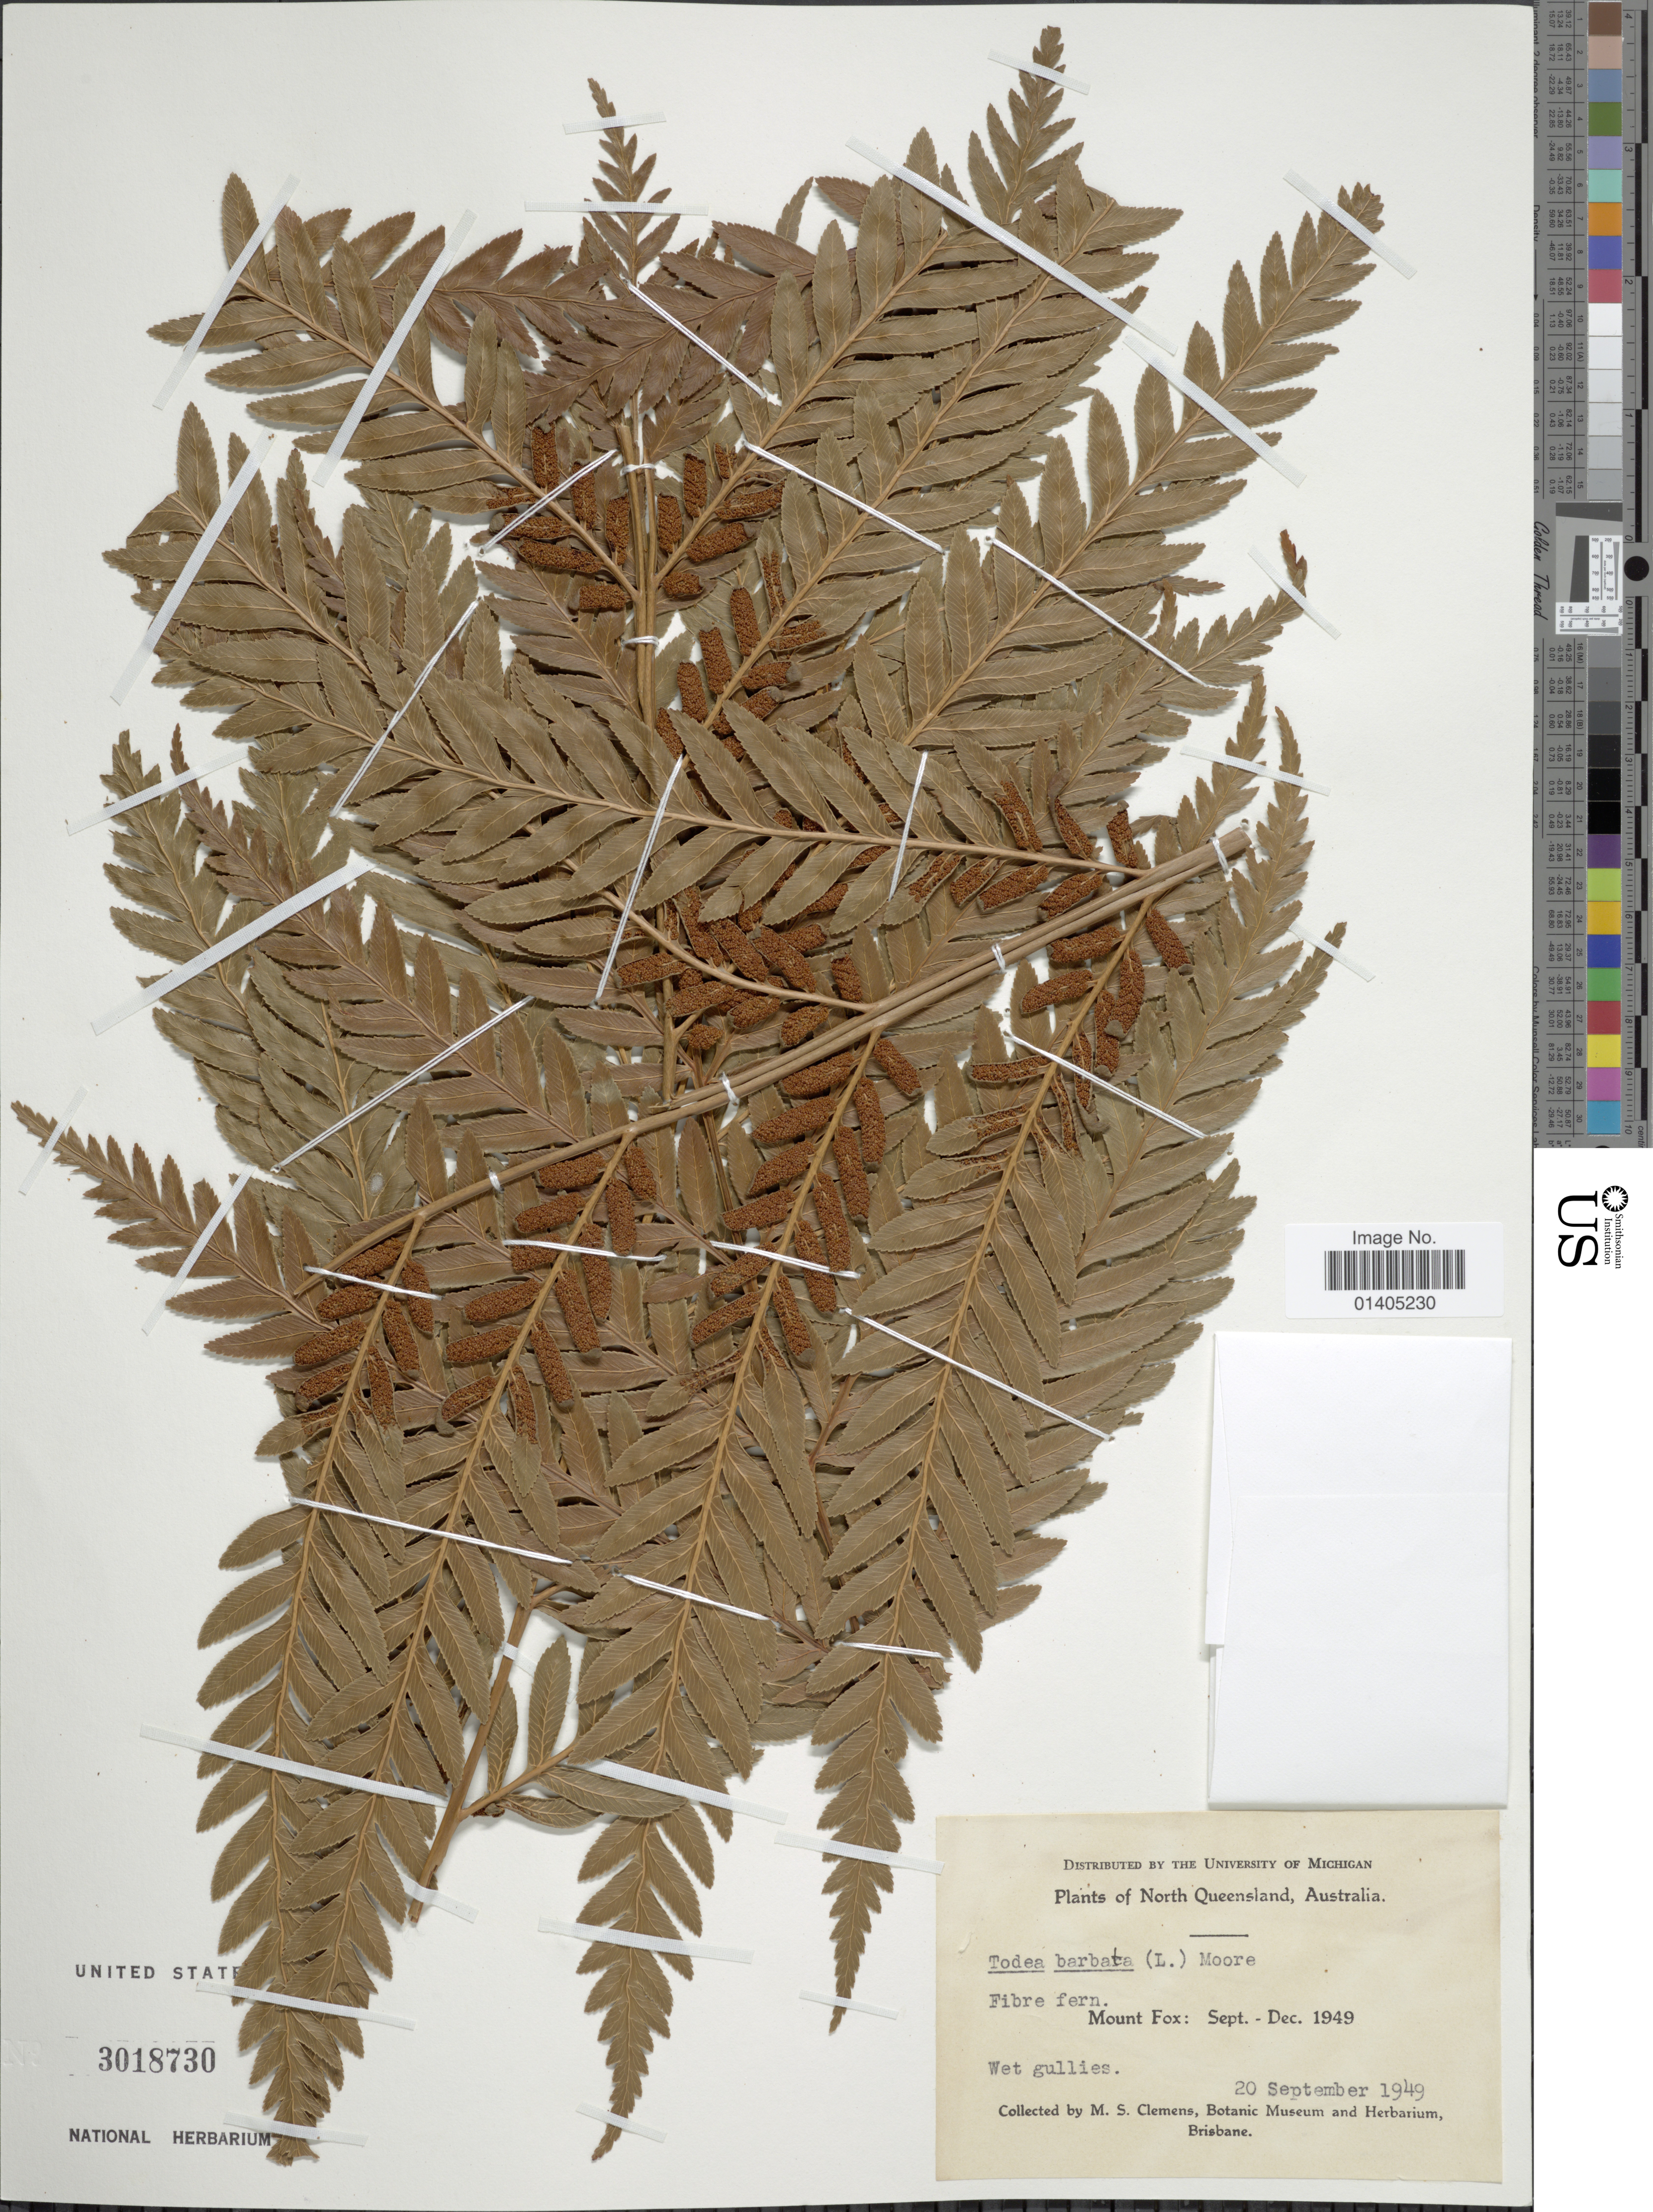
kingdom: Plantae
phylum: Tracheophyta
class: Polypodiopsida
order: Osmundales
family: Osmundaceae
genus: Todea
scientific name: Todea barbara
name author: T. Moore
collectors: M. S. Clemens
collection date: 1949-09-20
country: Australia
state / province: Queensland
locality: North Queensland, Mount Fox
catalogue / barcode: US 3018730